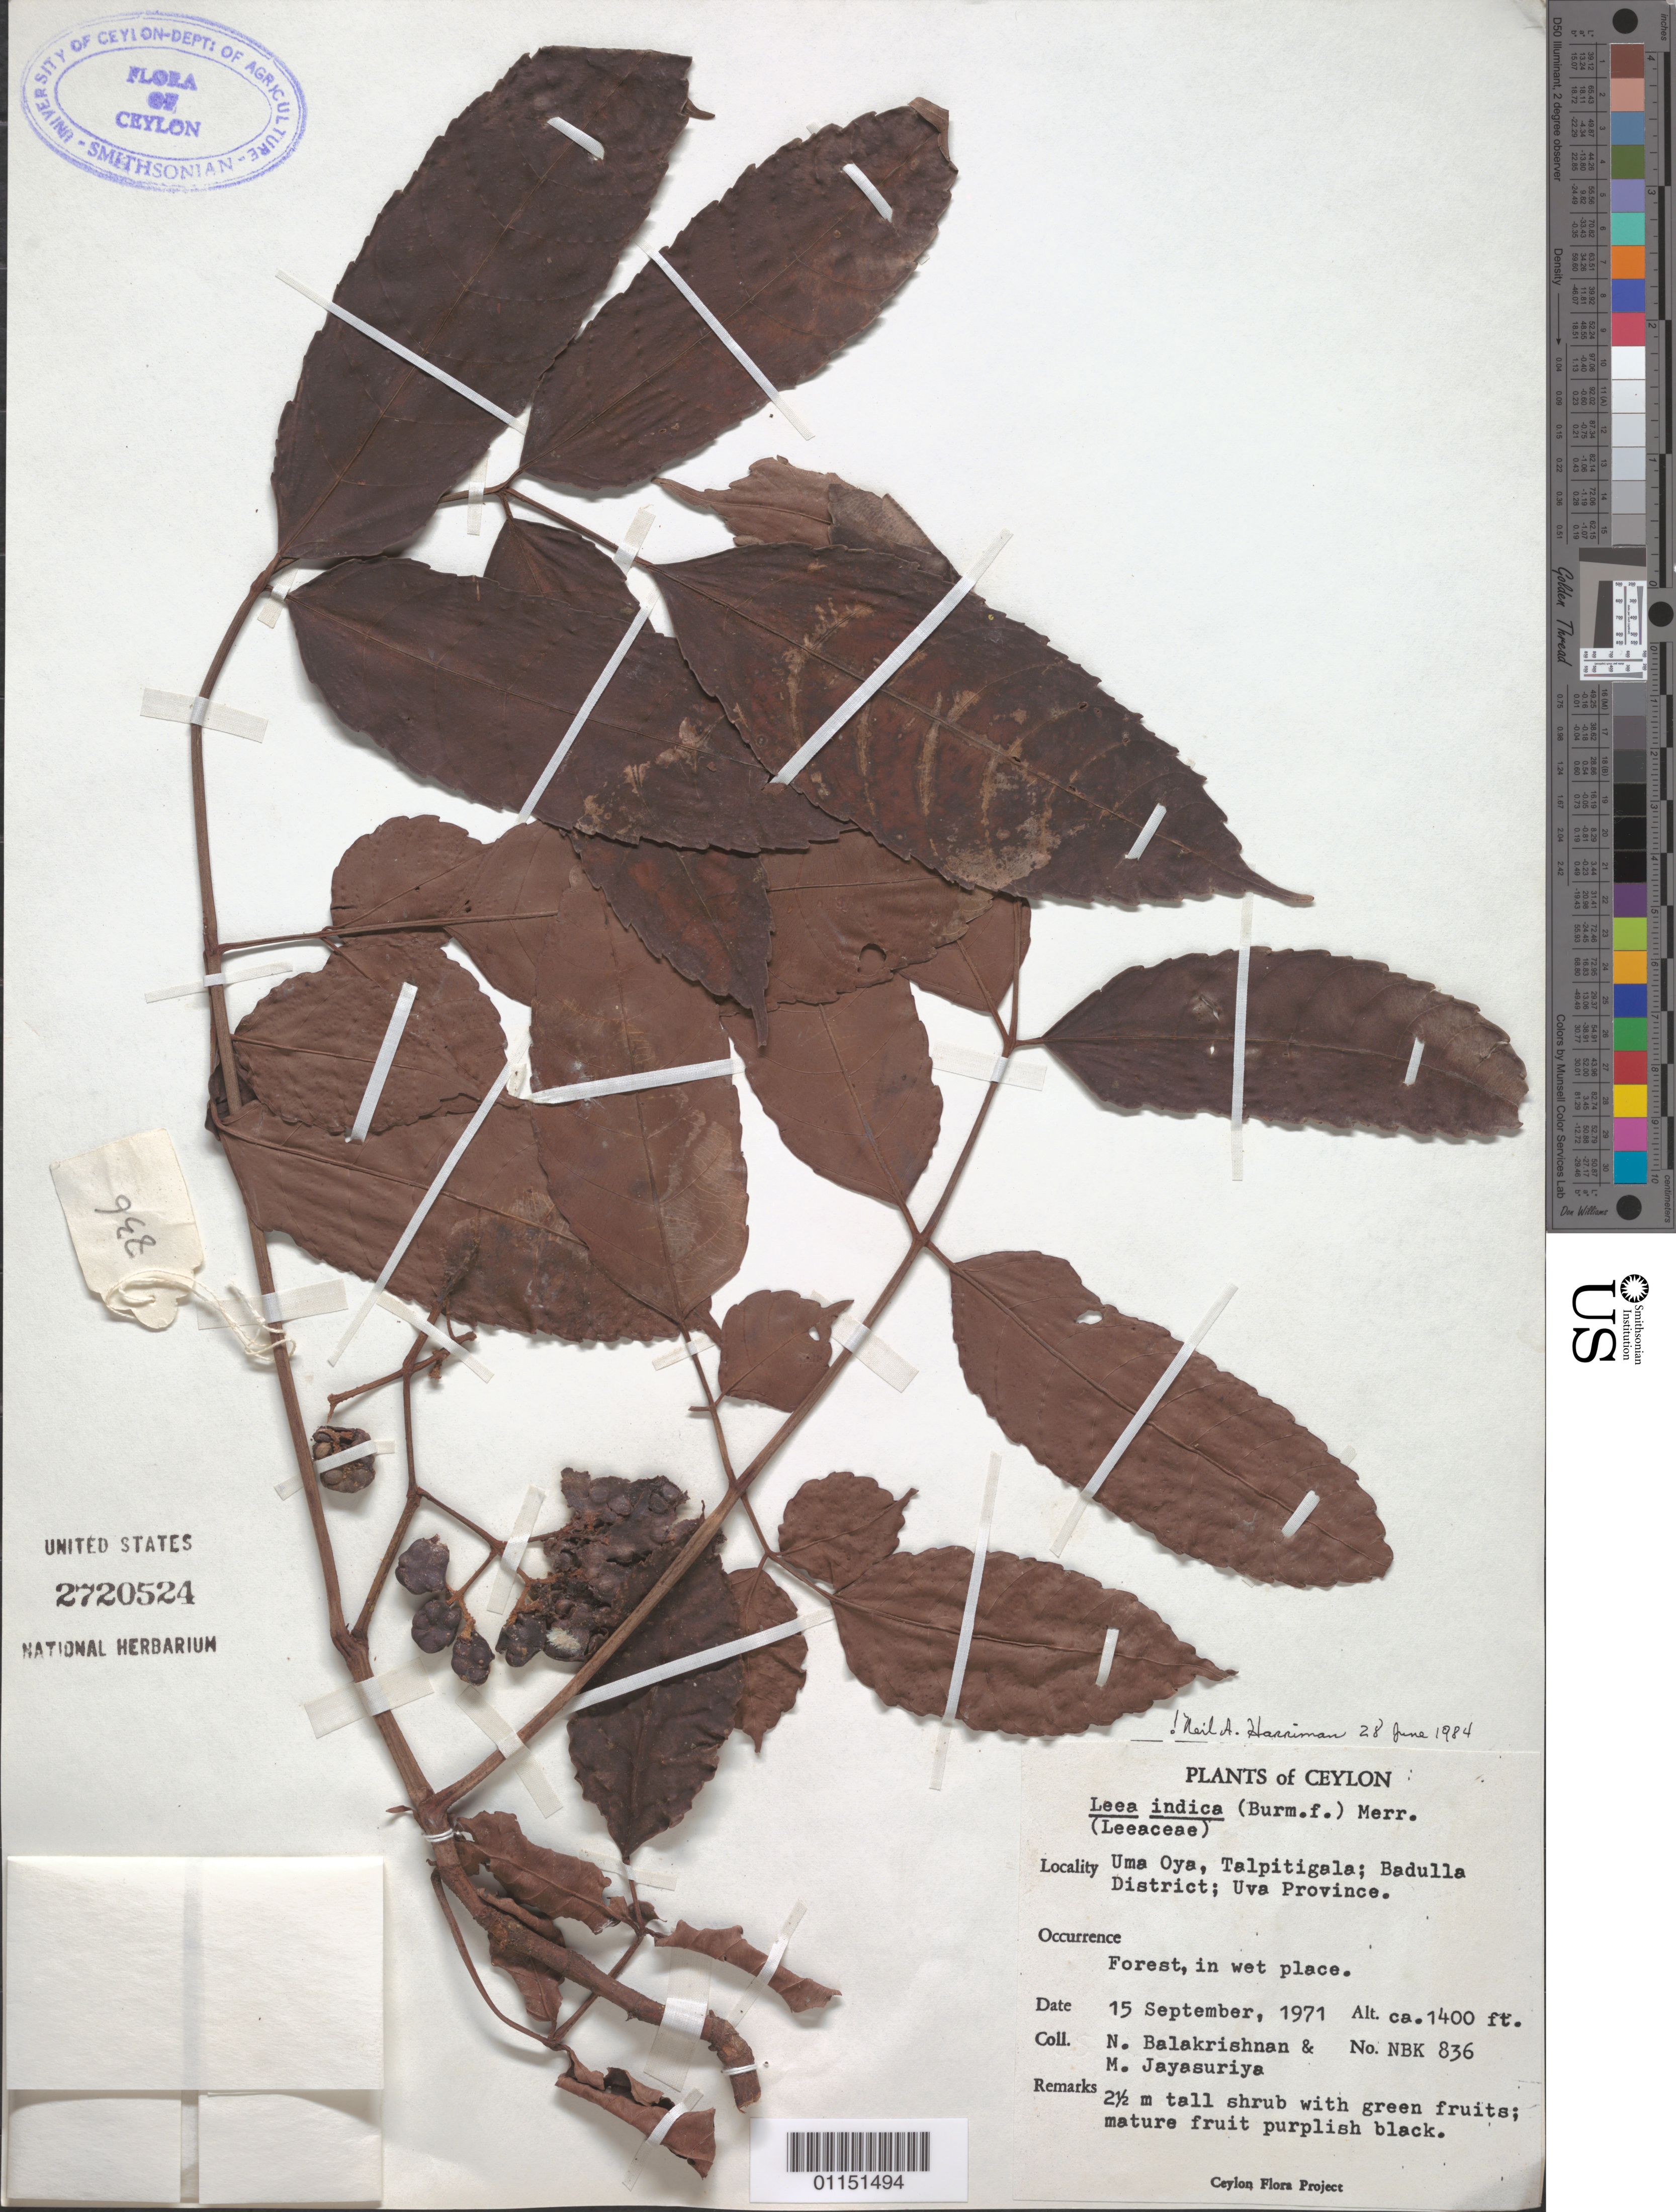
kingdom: Plantae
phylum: Tracheophyta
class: Magnoliopsida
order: Vitales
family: Vitaceae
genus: Leea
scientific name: Leea indica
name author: (Burm. f.) Merr.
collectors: N. Balakrishnan & A. H. Jayasuriya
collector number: NBK 836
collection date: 1971-09-15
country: Sri Lanka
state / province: Uva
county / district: Badulla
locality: Uma Oya, Talpitigala.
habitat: Forest, in wet place. Tall shrub.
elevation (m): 427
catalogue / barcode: US 2720524